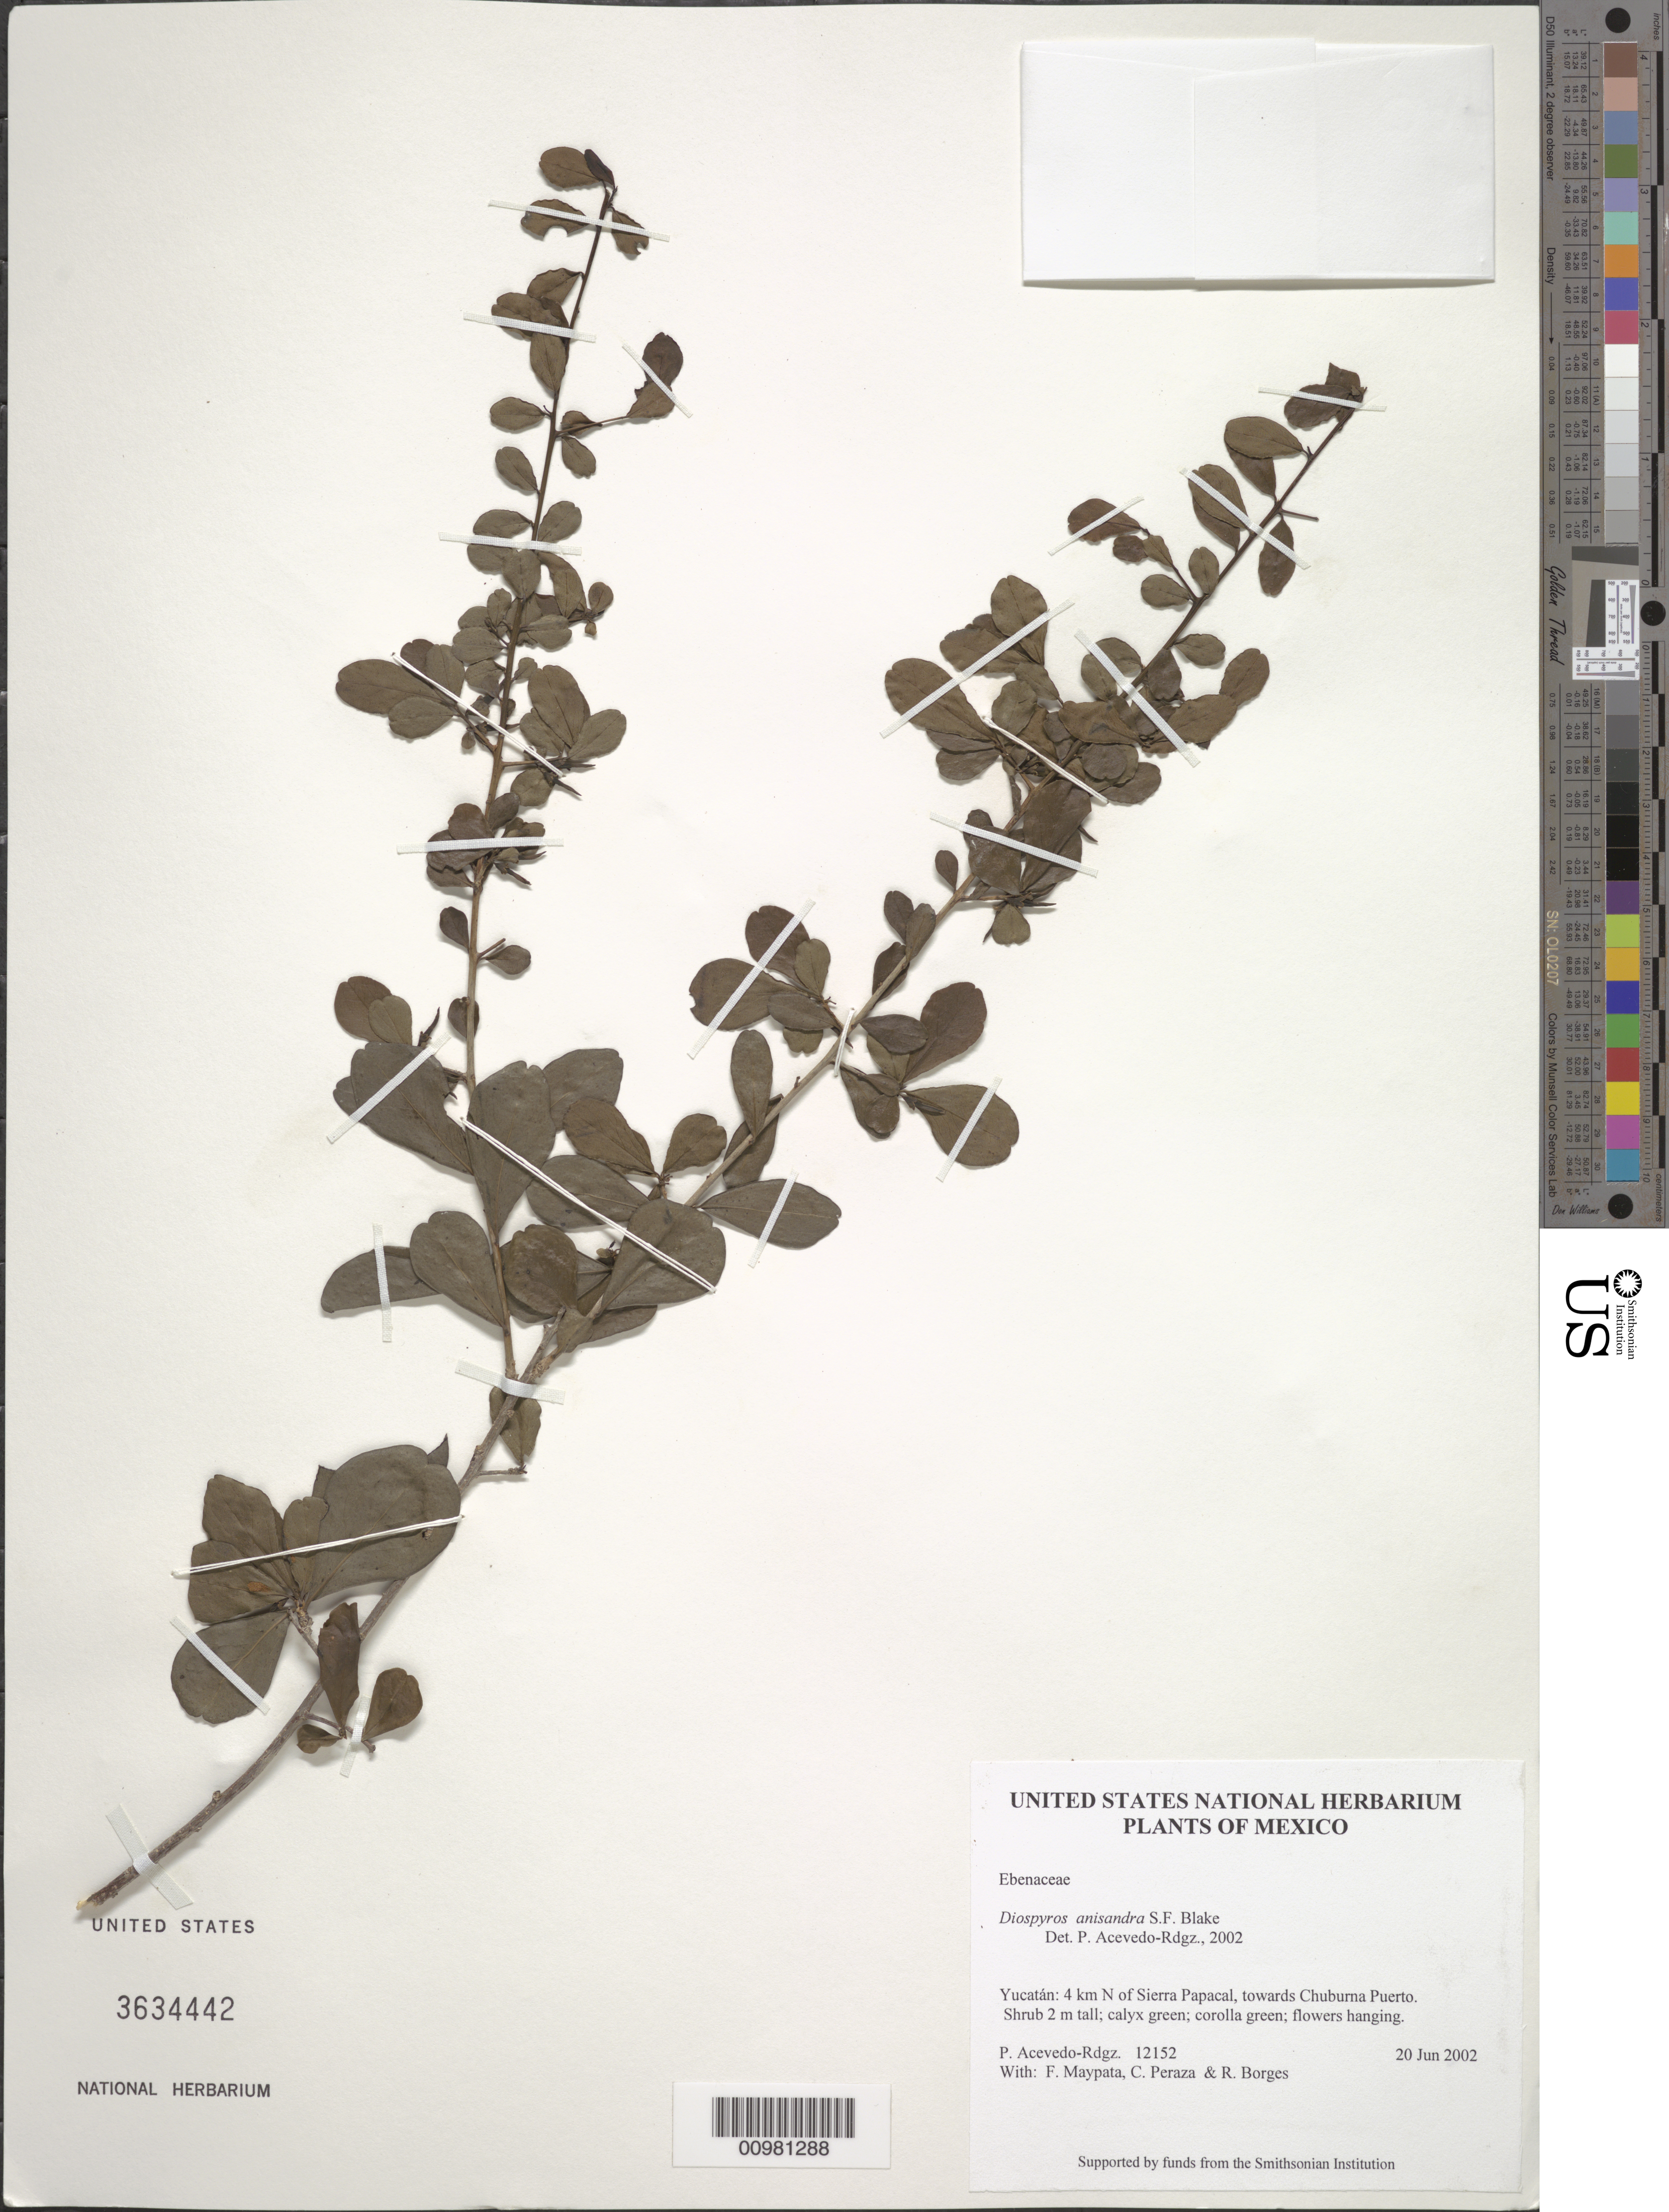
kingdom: Plantae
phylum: Tracheophyta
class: Magnoliopsida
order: Ericales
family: Ebenaceae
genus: Diospyros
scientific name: Diospyros anisandra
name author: S.F. Blake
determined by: Acevedo-Rodríguez, P., (BOT), Smithsonian Institution - National Museum of Natural History (UNITED STATES)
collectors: P. Acevedo-Rodr., F. Maypata, C. Peraza & R. Borges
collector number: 12152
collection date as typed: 20 Jun 2002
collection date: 2002-06-20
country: Mexico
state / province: Yucatán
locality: Yucatán: 4 km N of Sierra Papacal, towards Chuburna Puerto.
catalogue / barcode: US 3634442